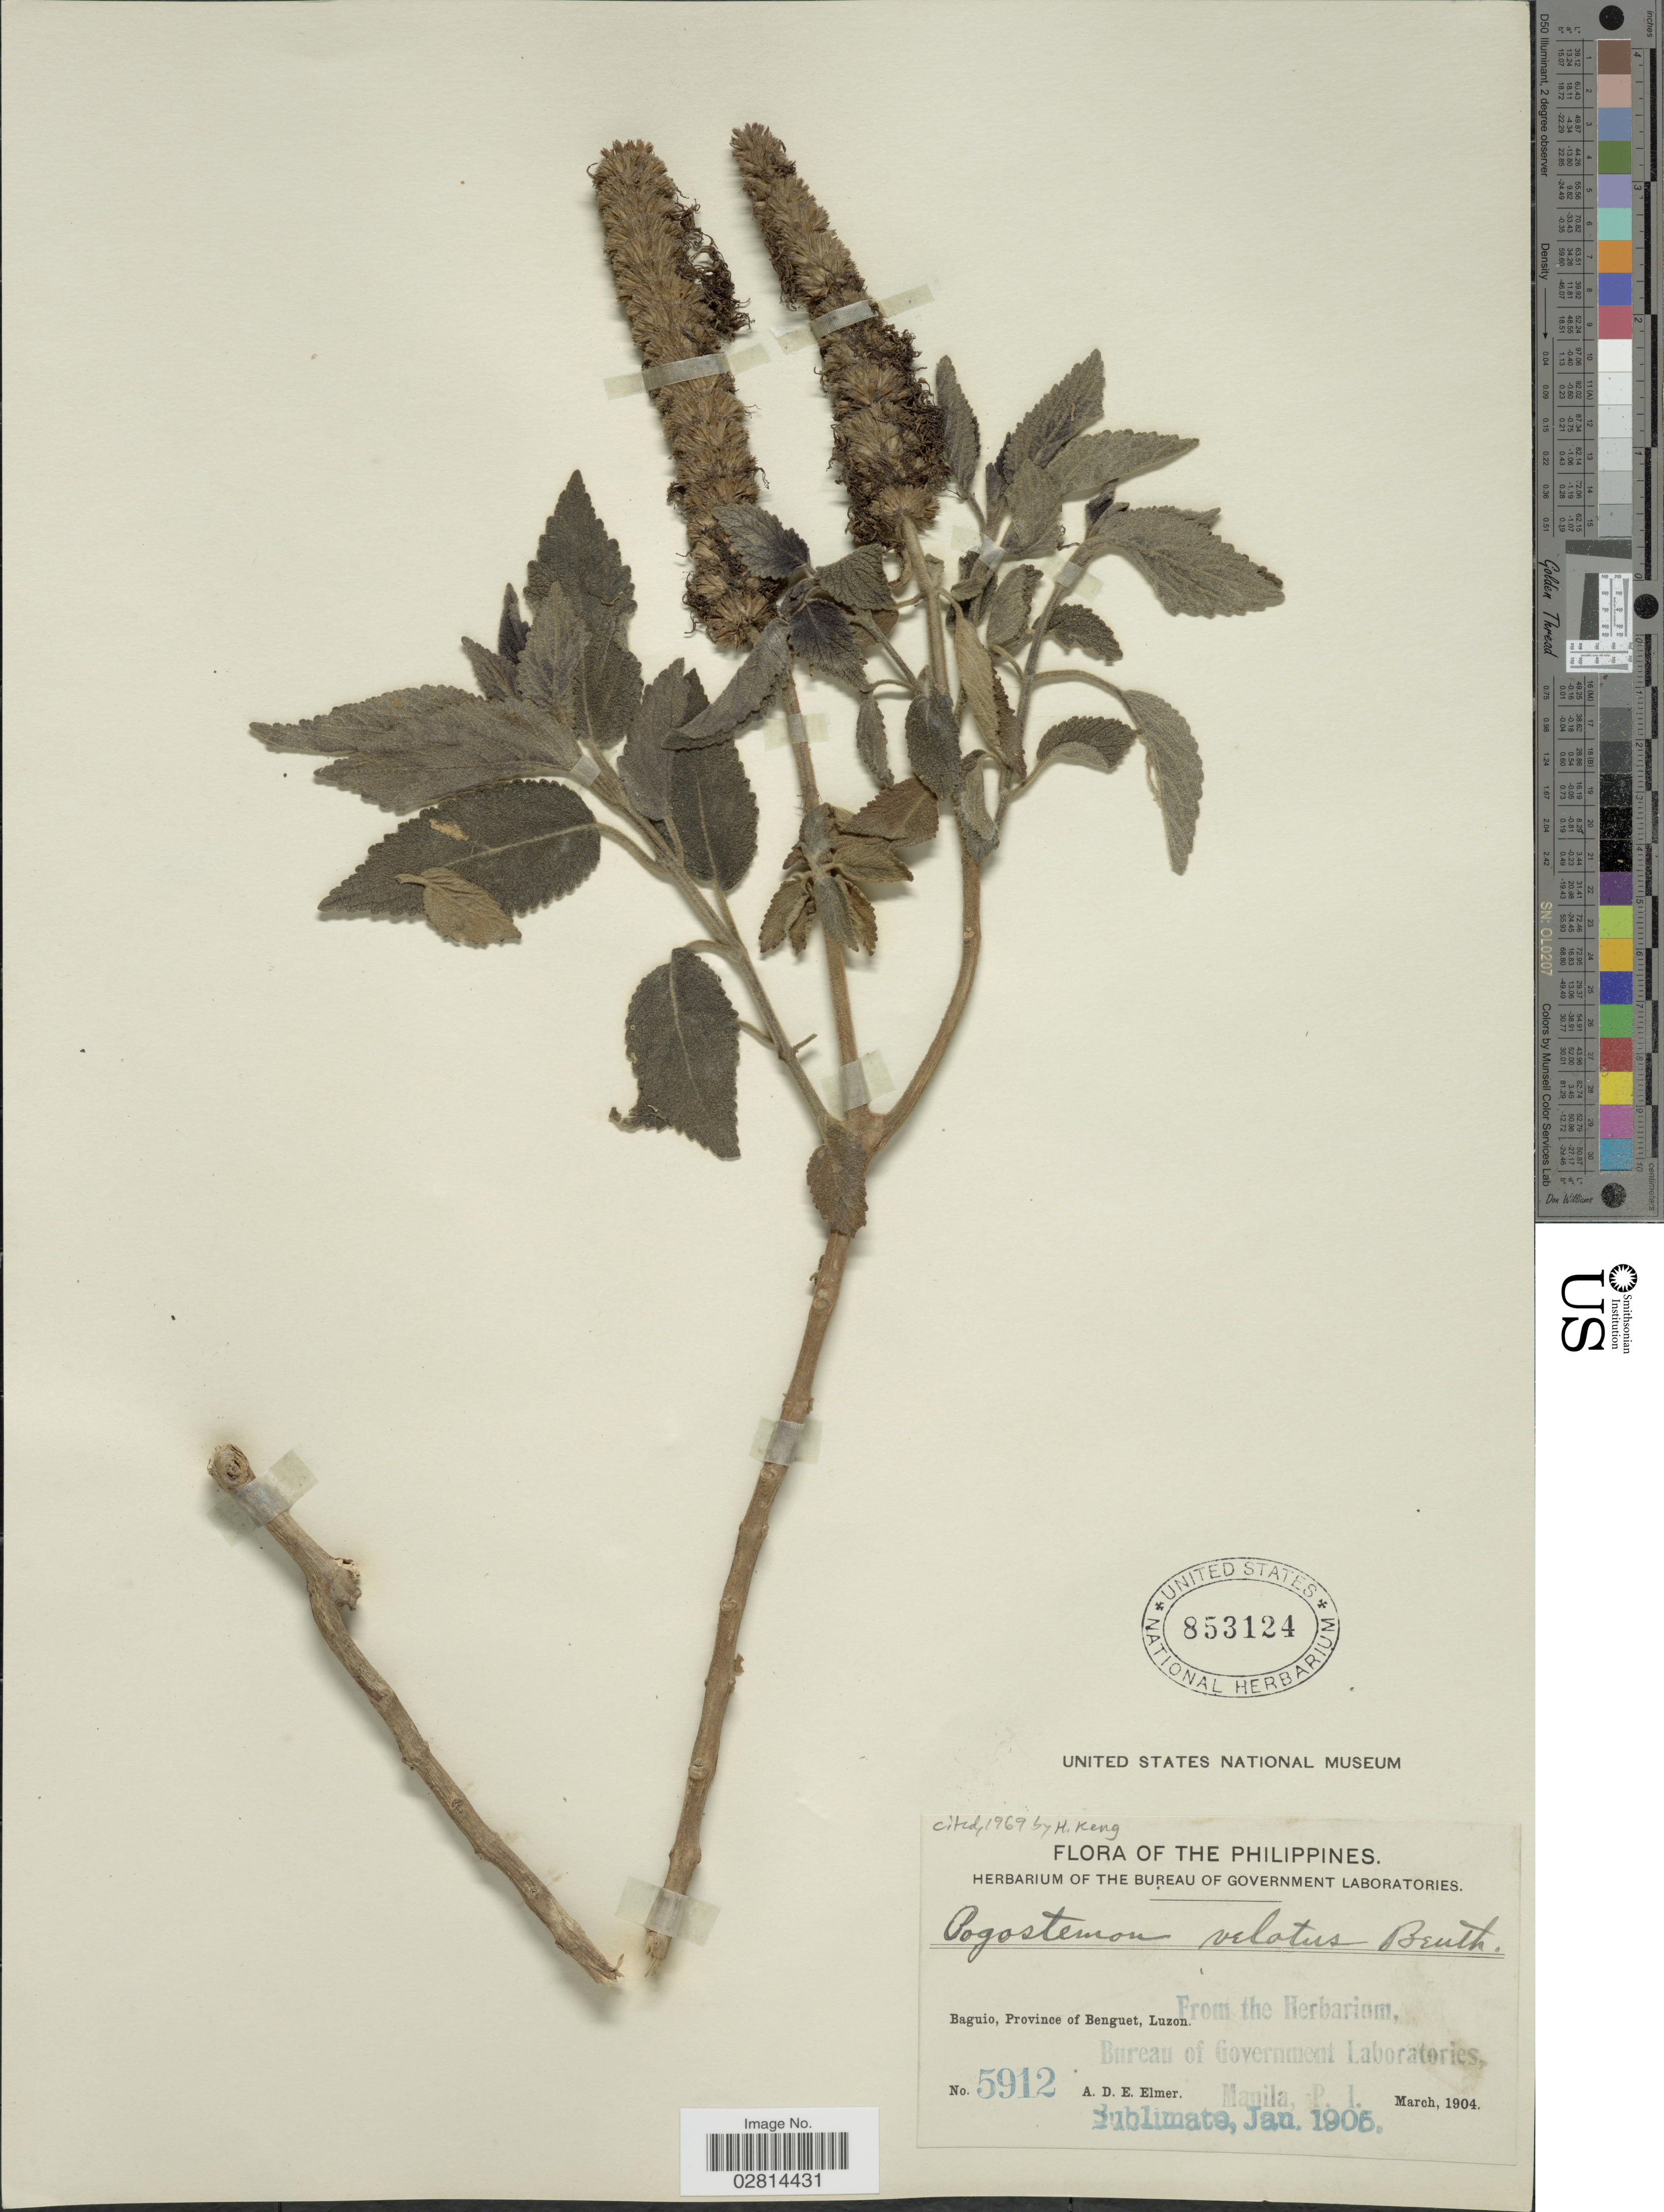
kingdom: Plantae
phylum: Tracheophyta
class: Magnoliopsida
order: Lamiales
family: Lamiaceae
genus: Pogostemon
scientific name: Pogostemon velatus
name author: Benth.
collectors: A. D. E. Elmer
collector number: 5912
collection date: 1904-03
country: Philippines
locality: Baguio, Province of Benguet, Luzon.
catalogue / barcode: US 853124